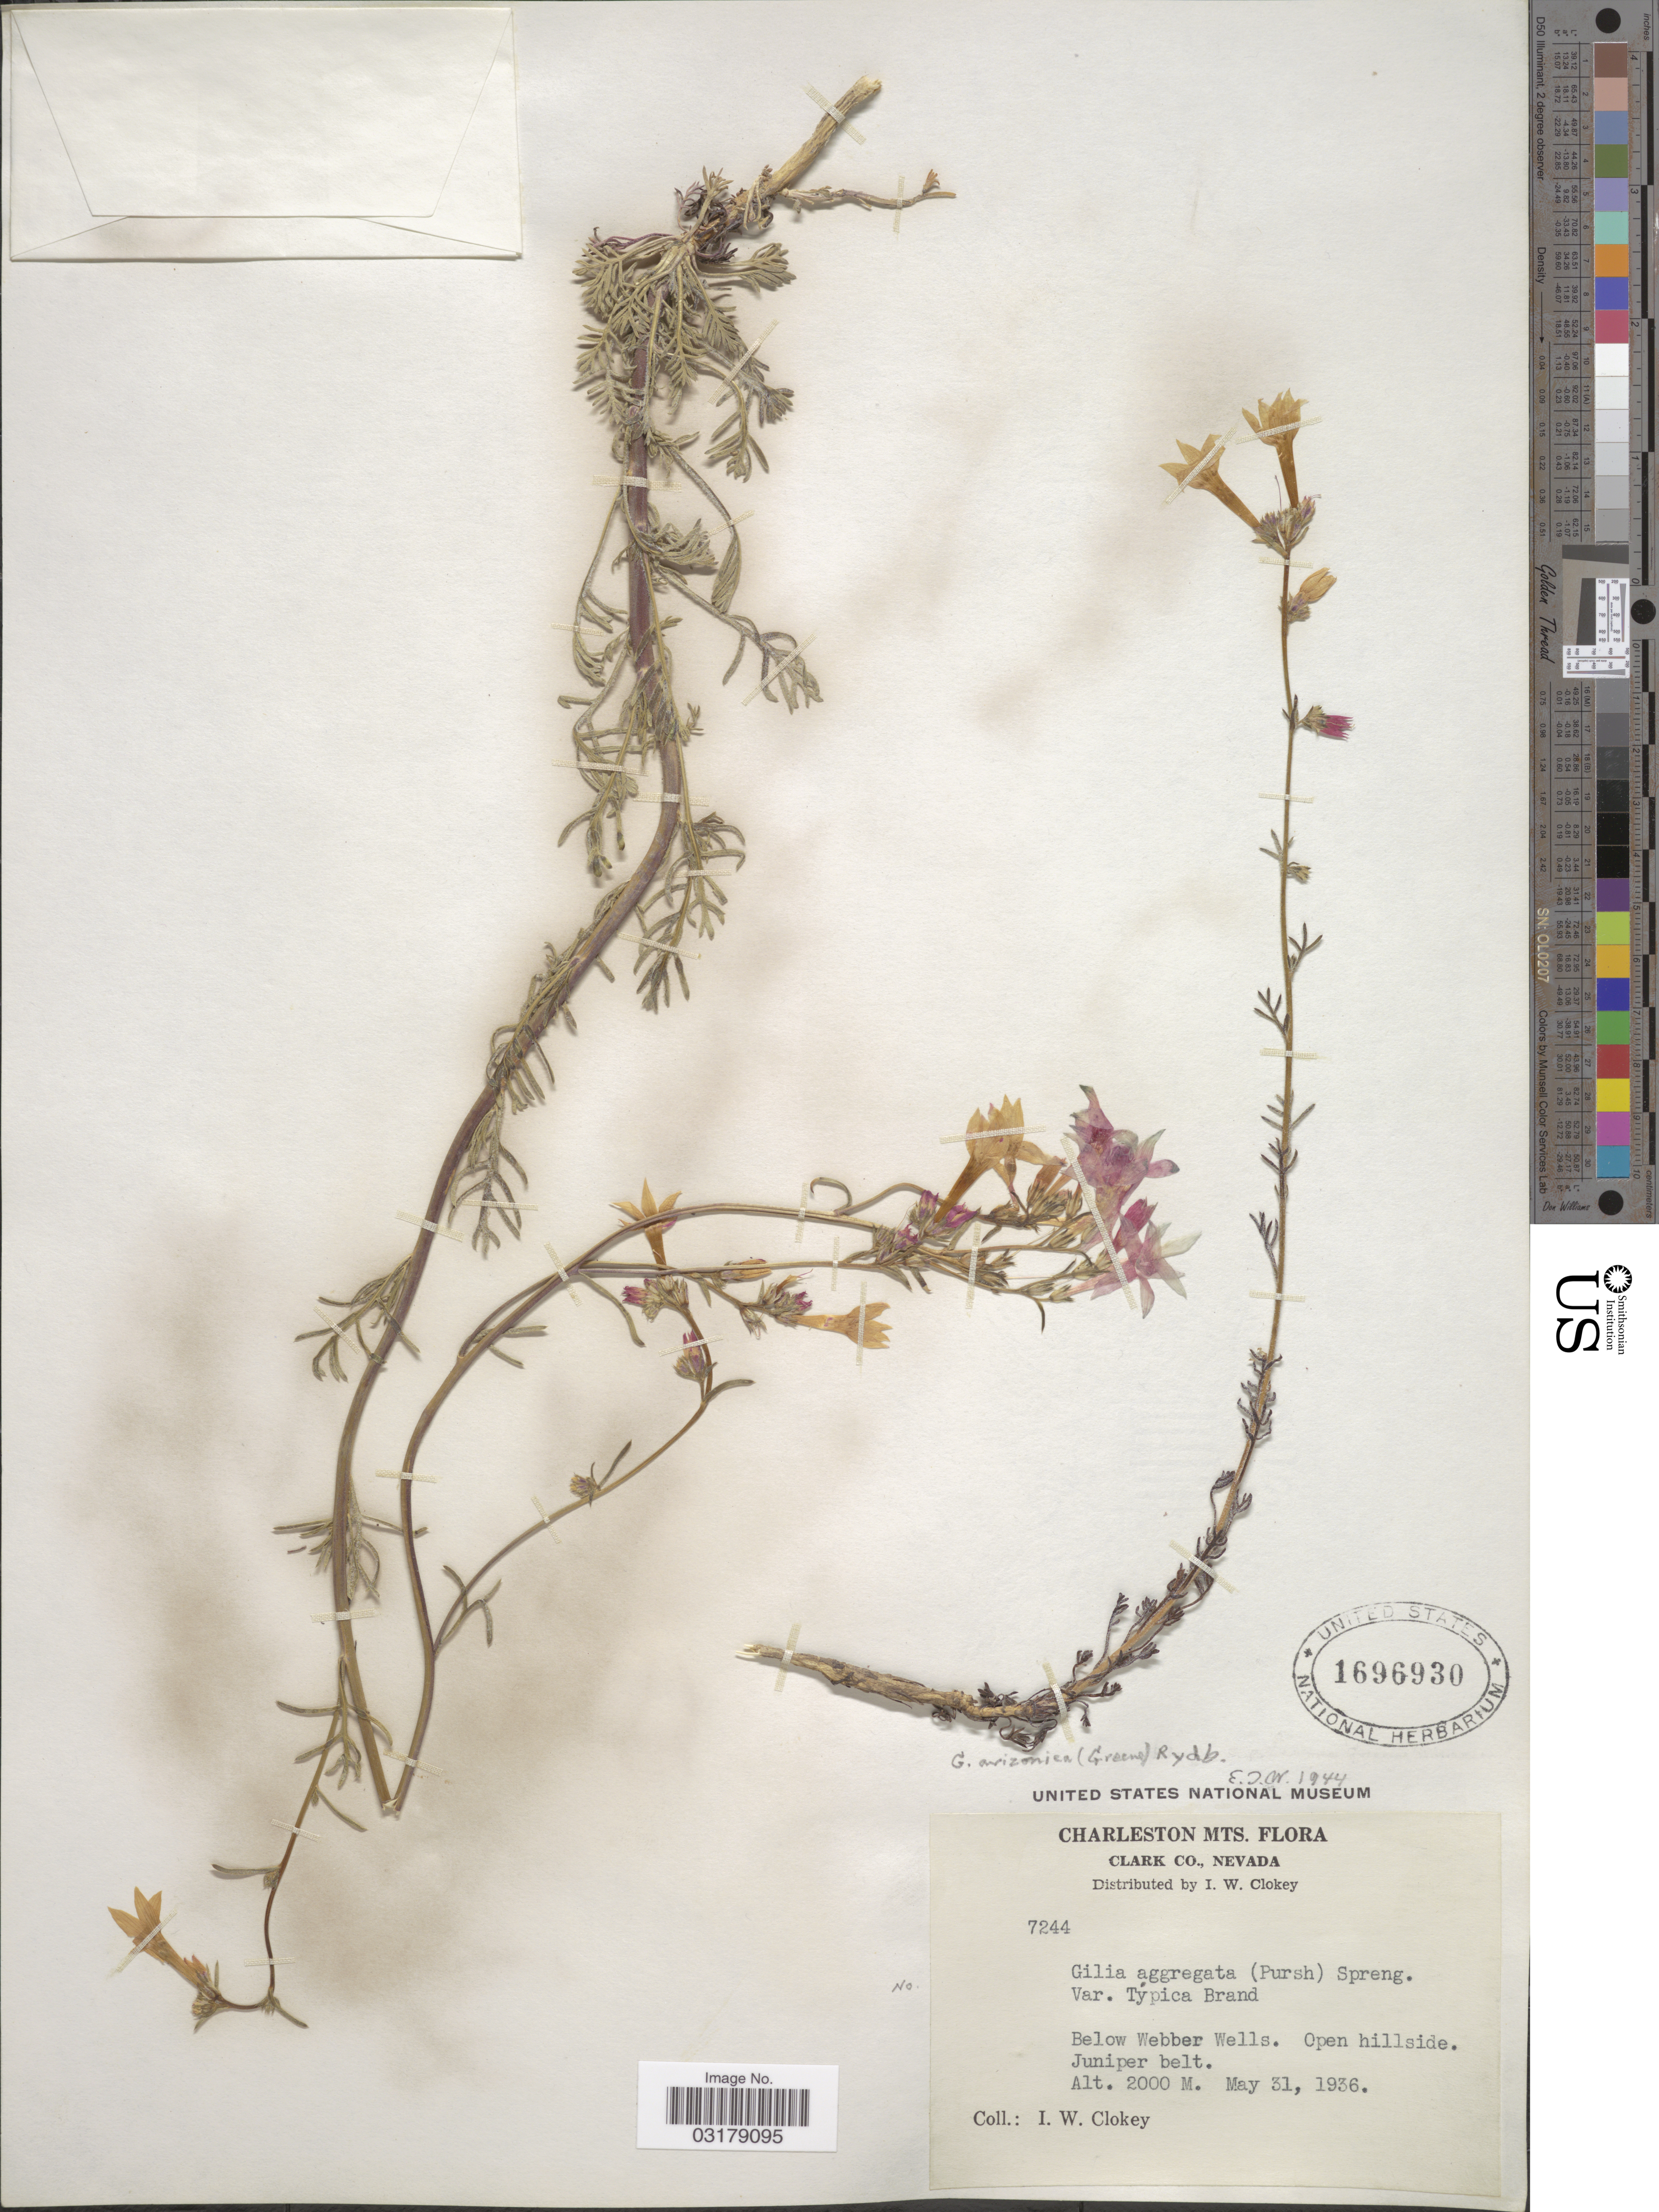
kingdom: Plantae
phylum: Tracheophyta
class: Magnoliopsida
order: Ericales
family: Polemoniaceae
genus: Ipomopsis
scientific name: Ipomopsis aggregata subsp. arizonica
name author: (Greene) V.E. Grant & A.D. Grant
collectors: I. W. Clokey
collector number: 7244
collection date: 1936-05-31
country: United States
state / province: Nevada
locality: Charleston Mts. Clark Co. Below Webber Wells. Open hillside.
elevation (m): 2000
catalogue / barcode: US 1696930